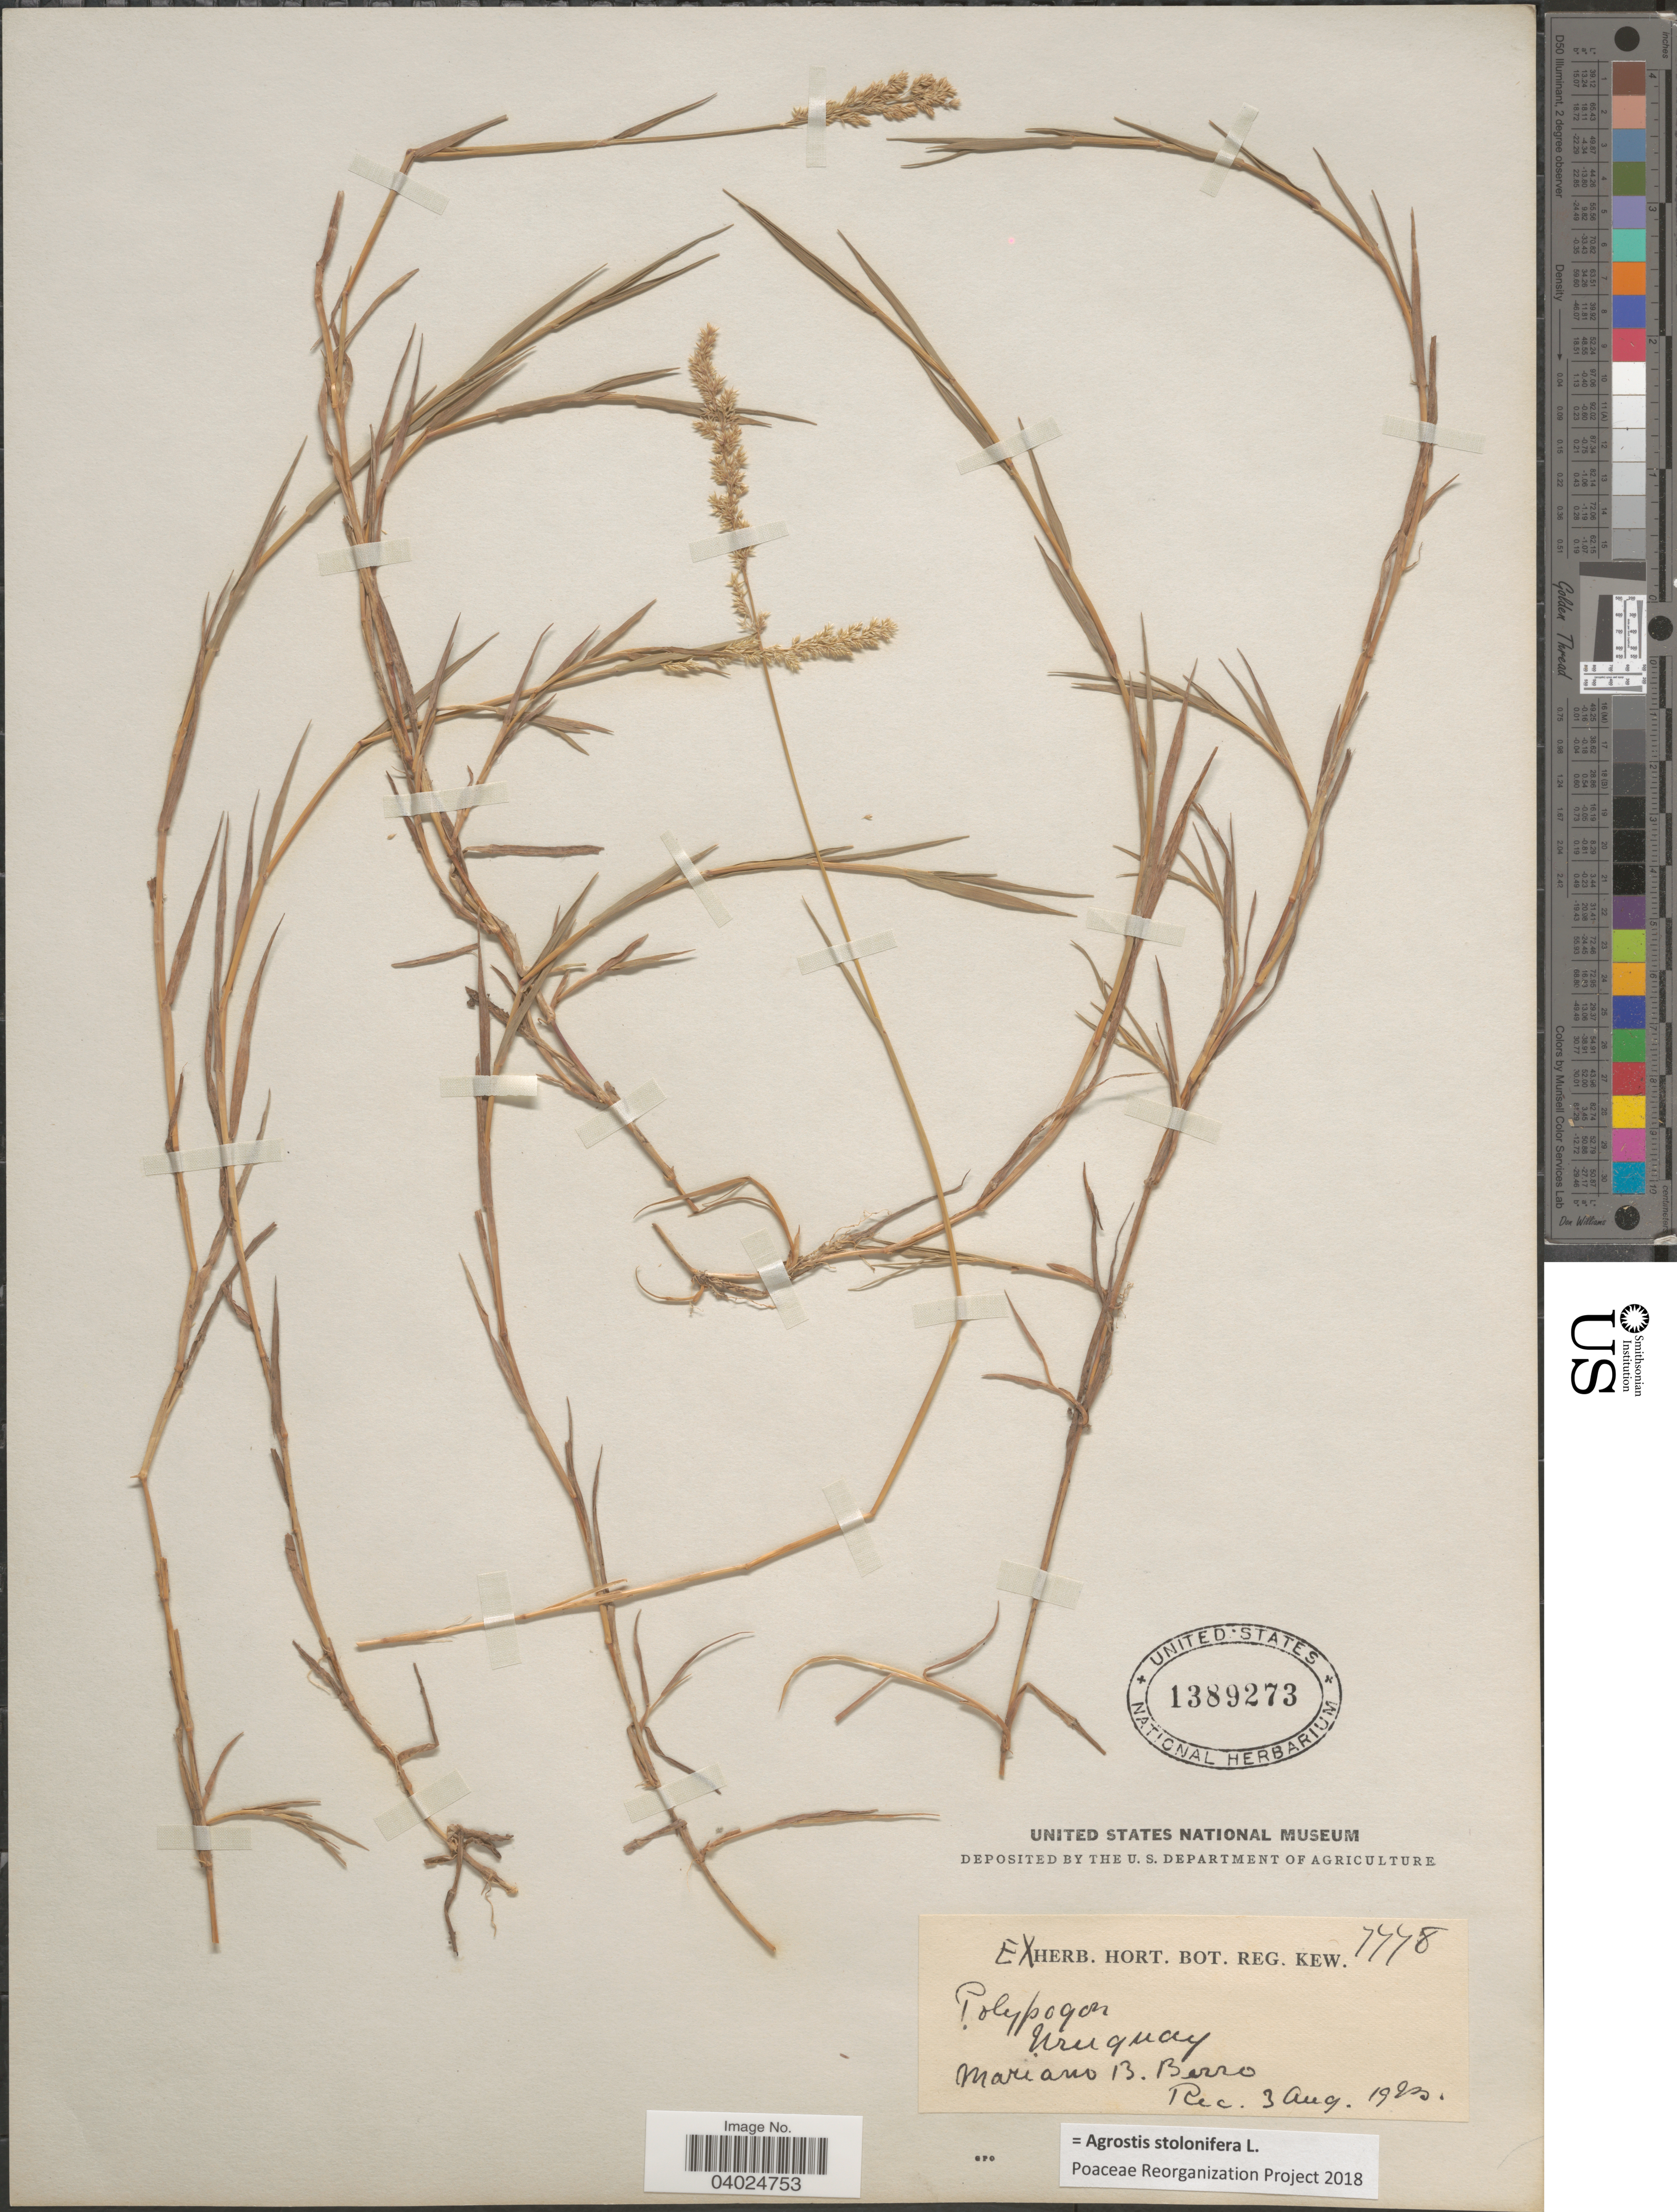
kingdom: Plantae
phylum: Tracheophyta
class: Liliopsida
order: Poales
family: Poaceae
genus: Agrostis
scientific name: Agrostis stolonifera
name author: L.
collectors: M. Berro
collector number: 7448*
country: Uruguay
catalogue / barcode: US 1389273